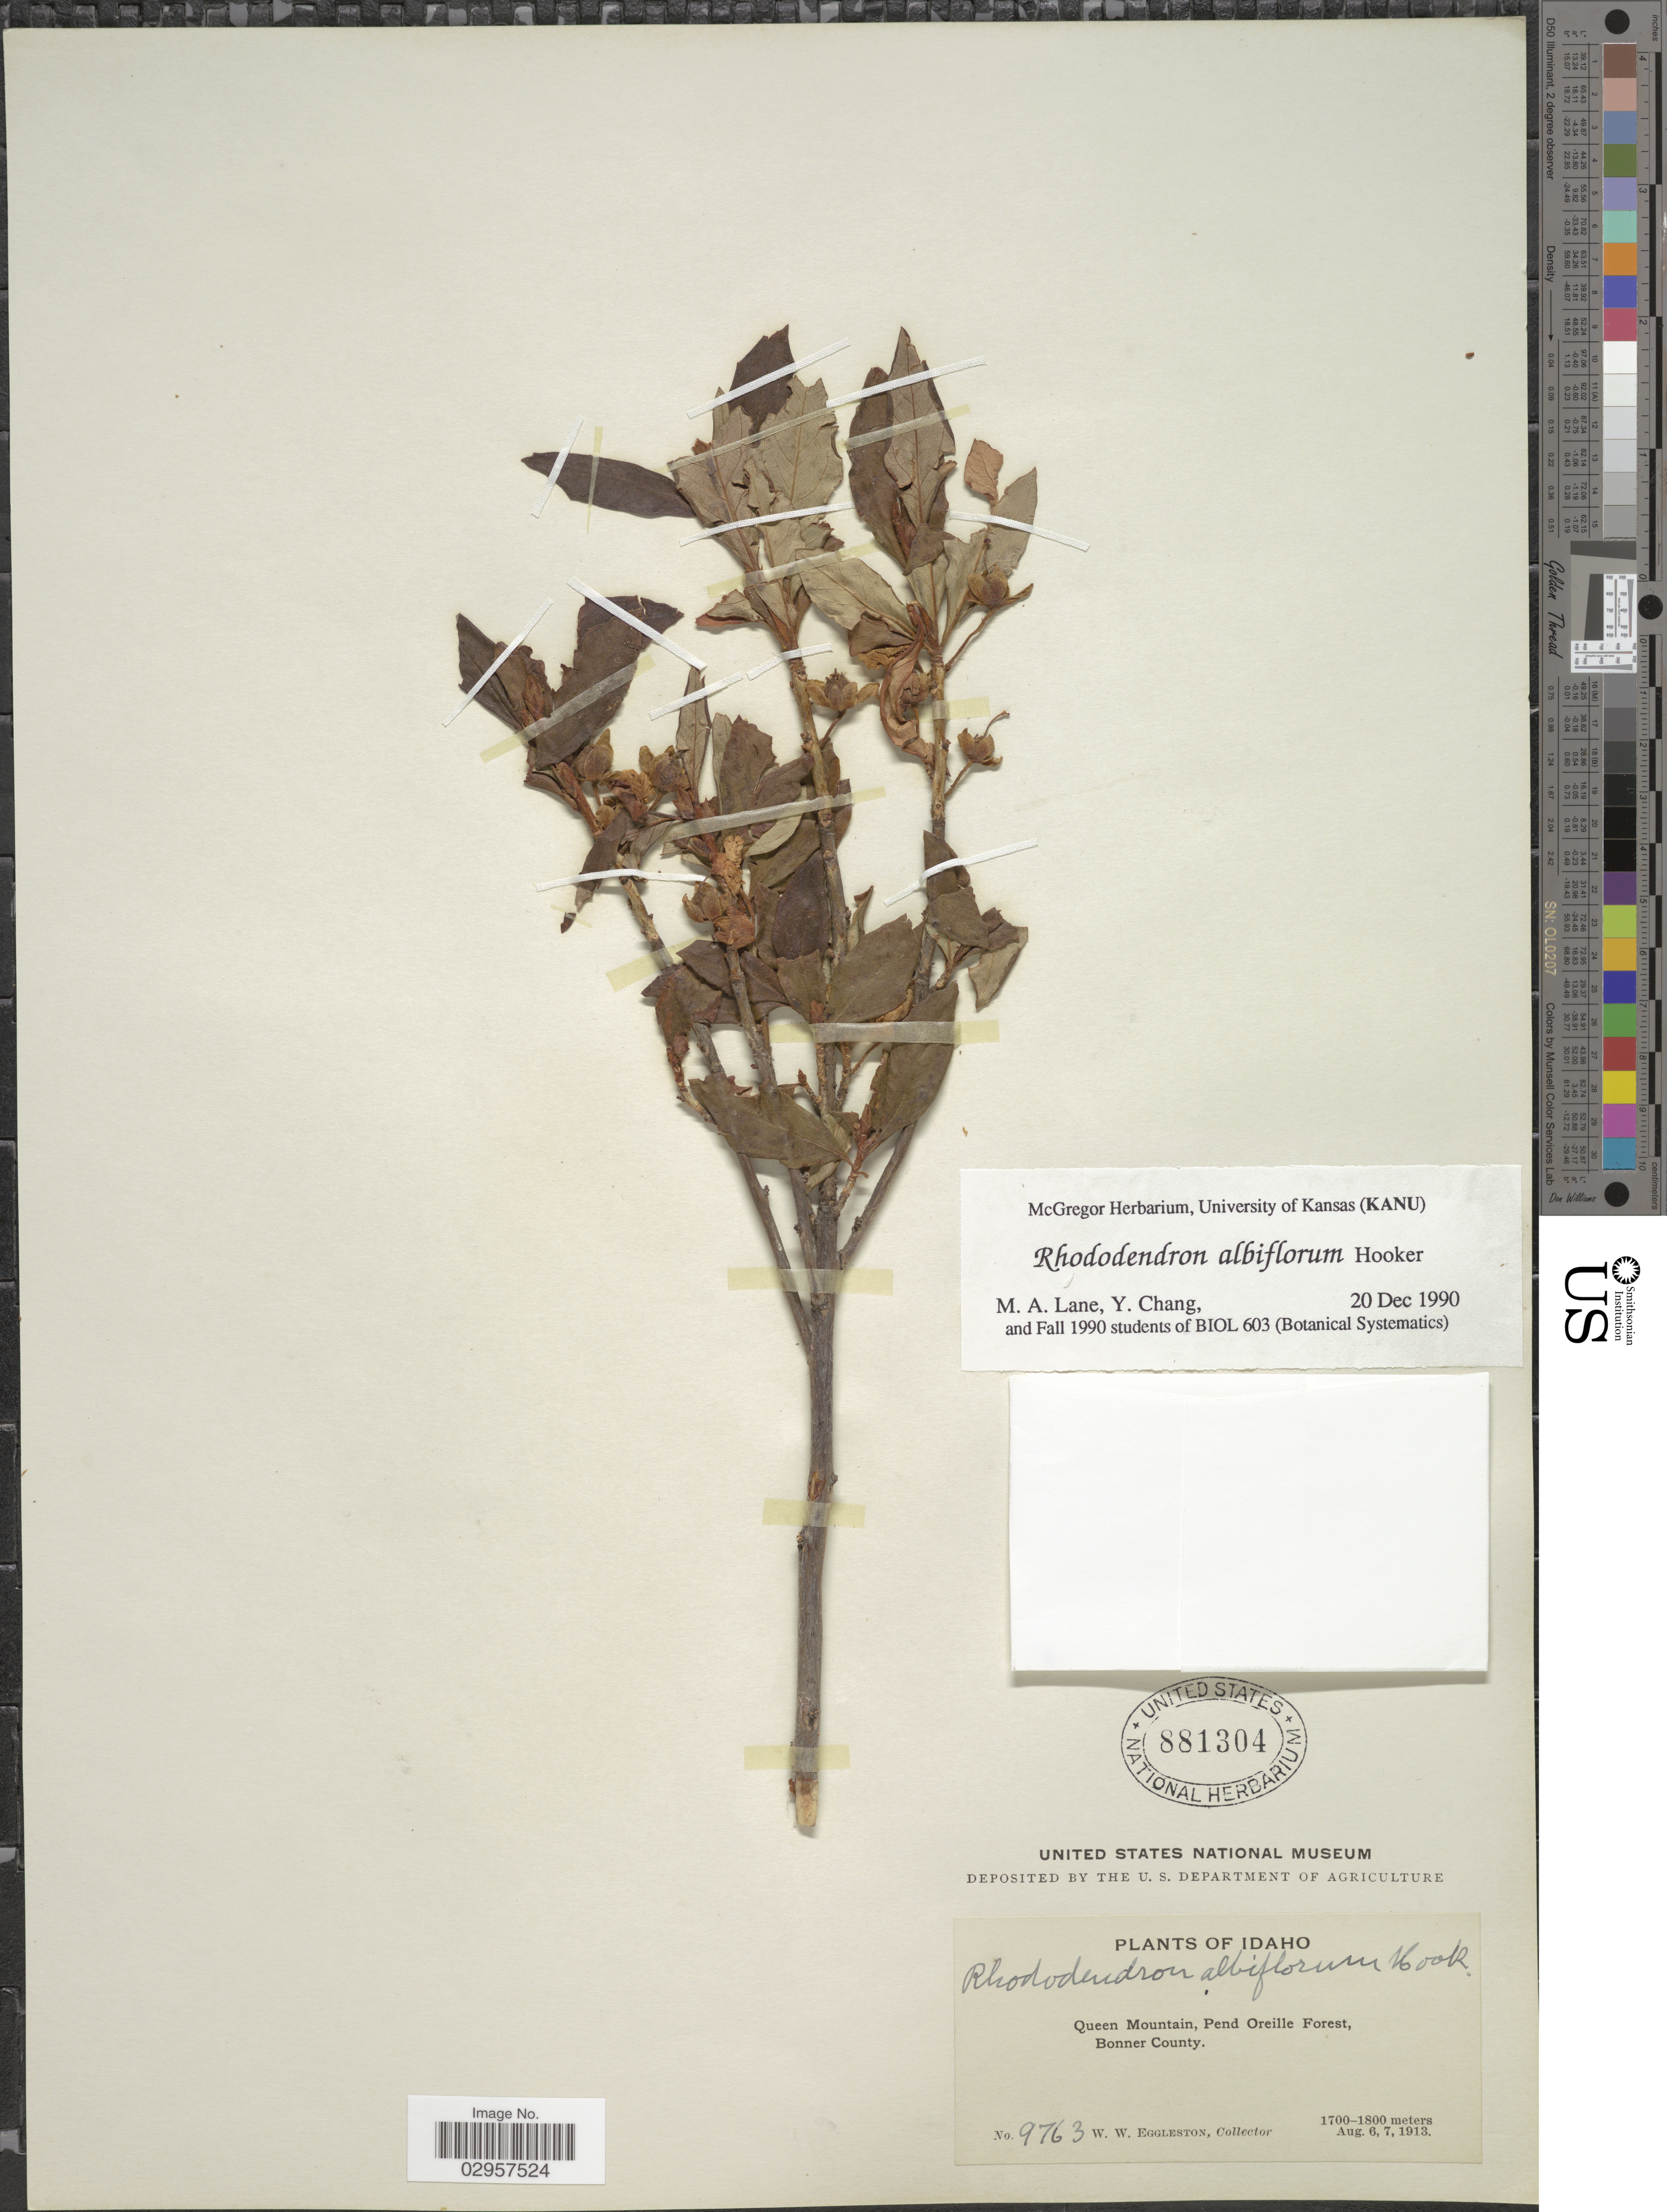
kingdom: Plantae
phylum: Tracheophyta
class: Magnoliopsida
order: Ericales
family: Ericaceae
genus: Rhododendron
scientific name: Rhododendron albiflorum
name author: Hook.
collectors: W. W. Eggleston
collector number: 9763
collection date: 1913-08-06/1913-08-07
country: United States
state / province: Idaho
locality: Queen Mountain, Pend Oreille Forest, Bonner County.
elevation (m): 1700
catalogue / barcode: US 881304